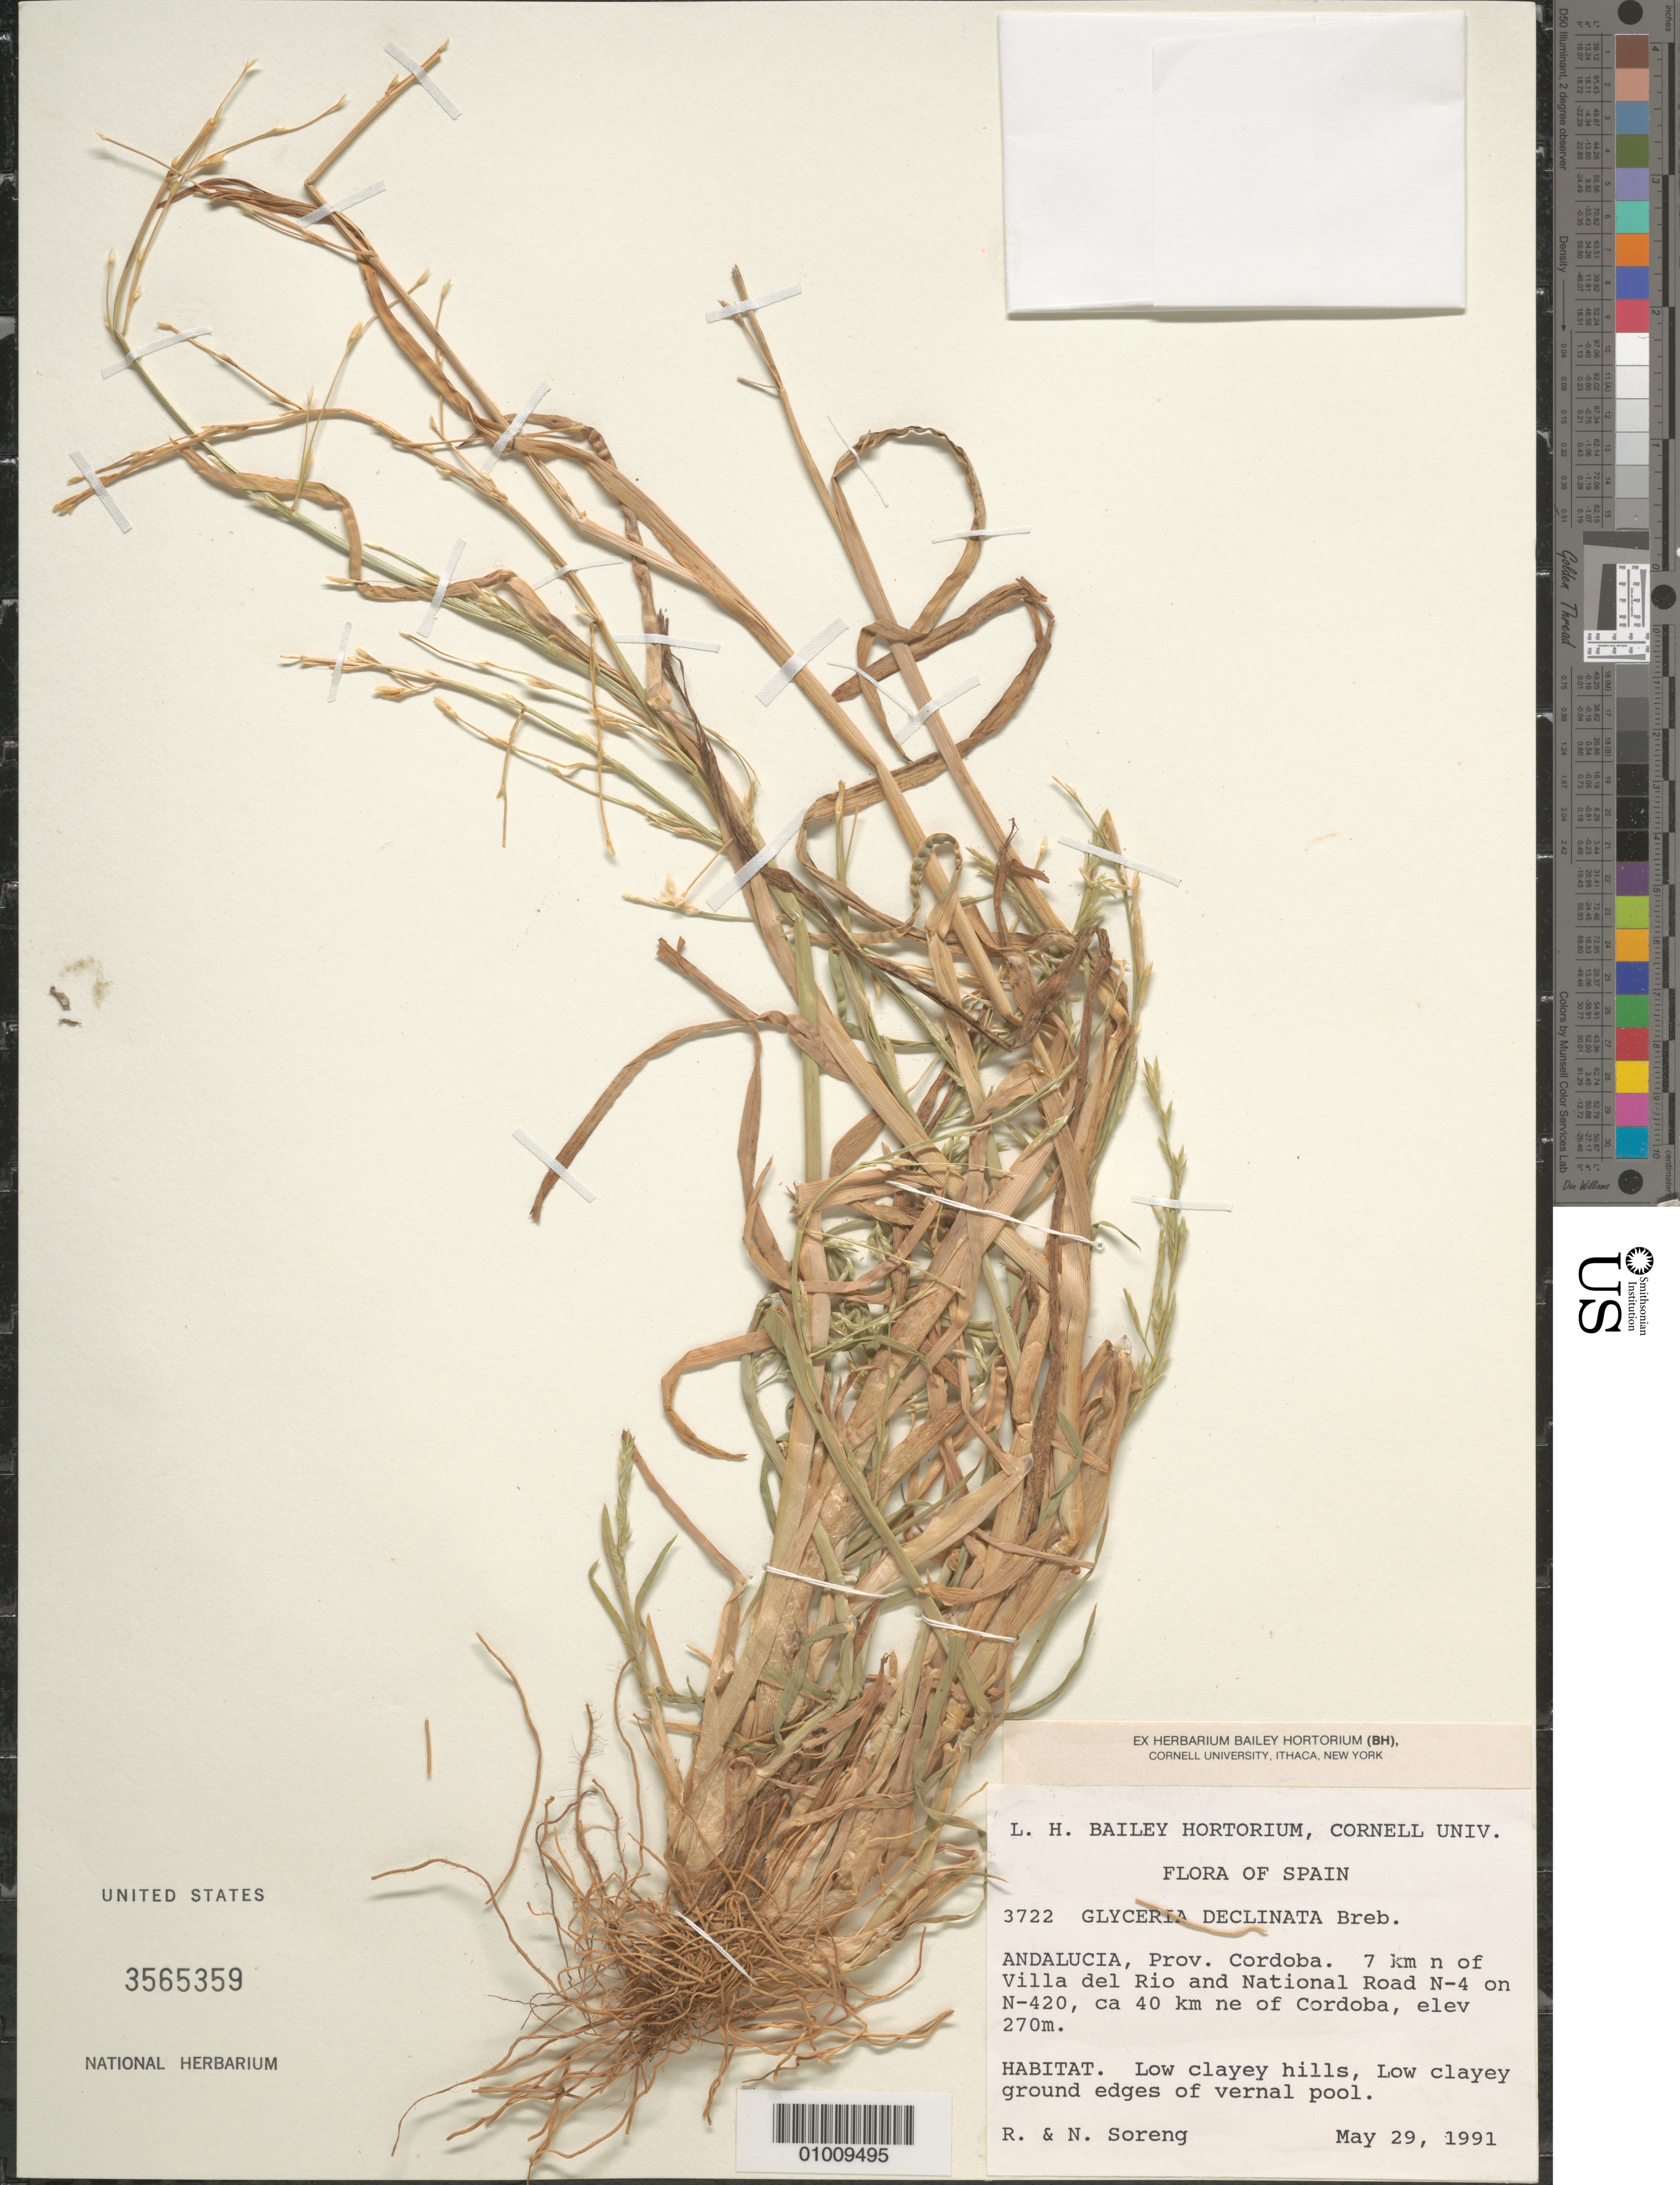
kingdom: Plantae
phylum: Tracheophyta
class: Liliopsida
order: Poales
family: Poaceae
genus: Glyceria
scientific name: Glyceria declinata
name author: Bréb.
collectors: R. J. Soreng & N. L. Soreng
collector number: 3722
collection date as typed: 29 May 1991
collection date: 1991-05-29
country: Spain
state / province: Andalucia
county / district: Cordoba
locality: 7 km N of Villa del Rio and National Road N-4 on N-420, ca 40 km NE of Cordoba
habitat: Low clayey hills, Low clayey ground edges of vernal pool.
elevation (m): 270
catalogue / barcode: US 3565359